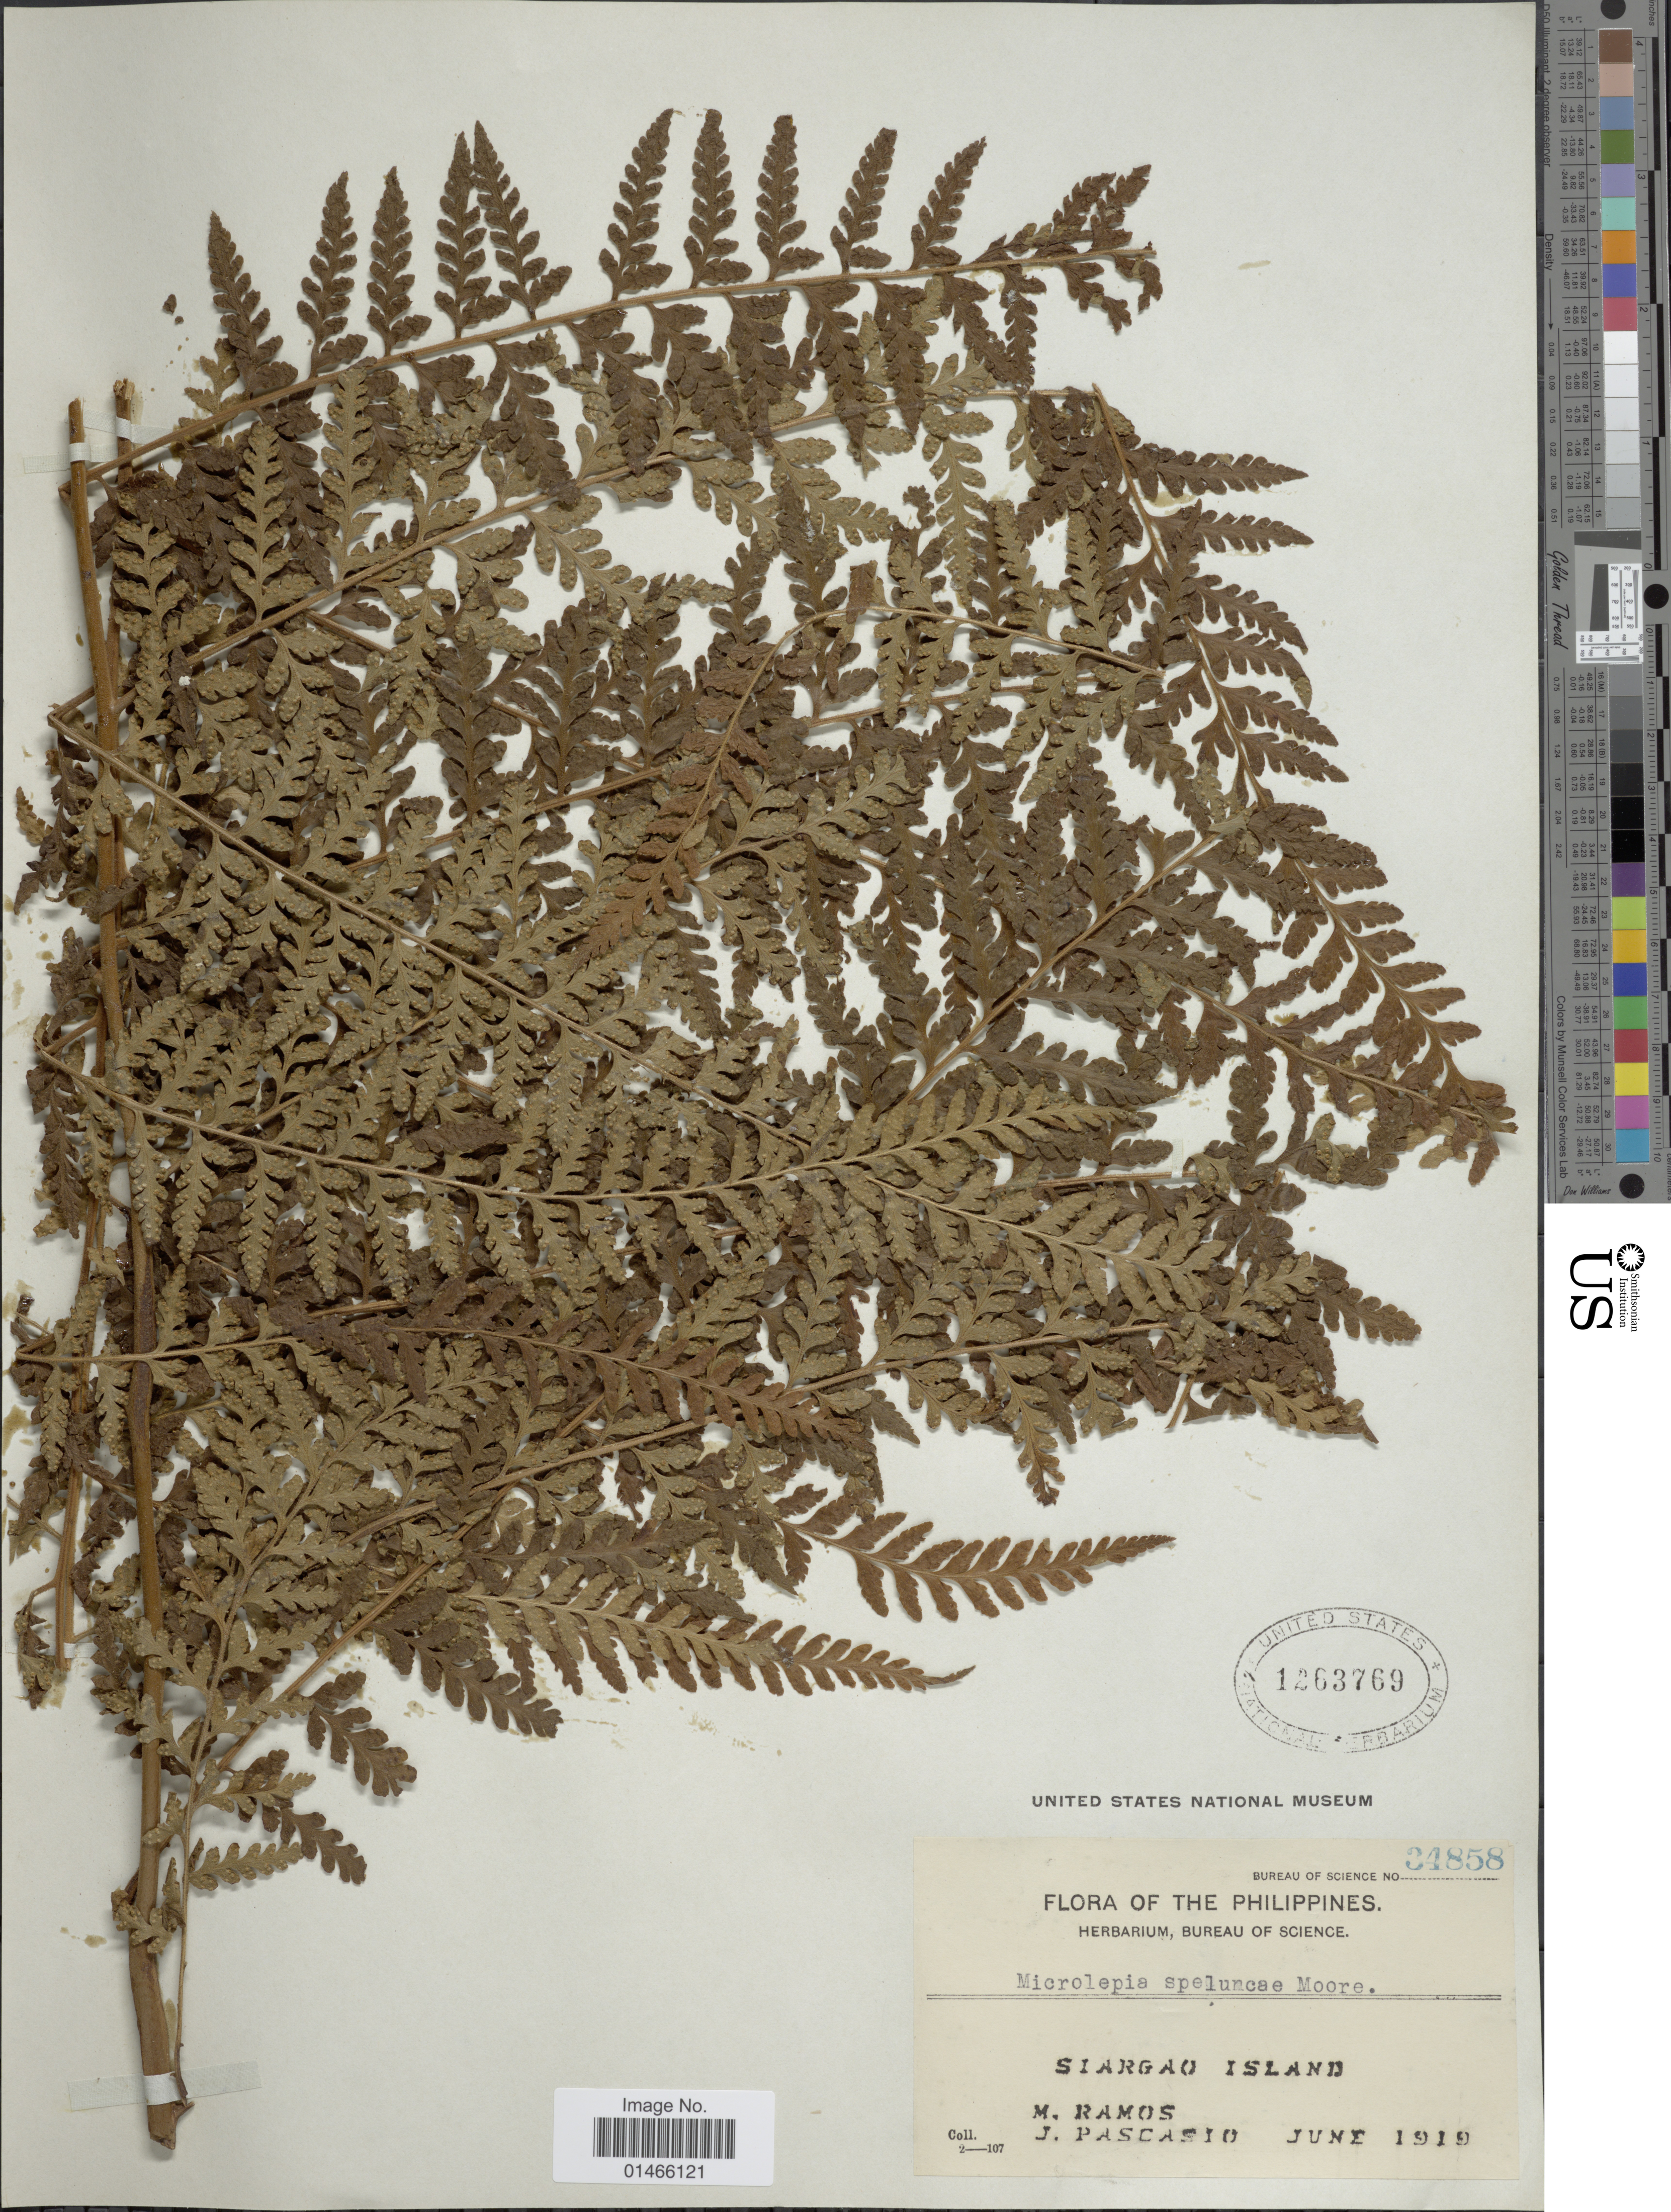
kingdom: Plantae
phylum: Tracheophyta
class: Polypodiopsida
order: Polypodiales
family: Dennstaedtiaceae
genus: Microlepia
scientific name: Microlepia speluncae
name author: (L.) T. Moore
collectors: M. Ramos & J. Pascasio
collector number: Bueau of Science 34858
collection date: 1919-06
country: Philippines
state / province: Caraga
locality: Siargao Island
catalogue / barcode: US 1263769